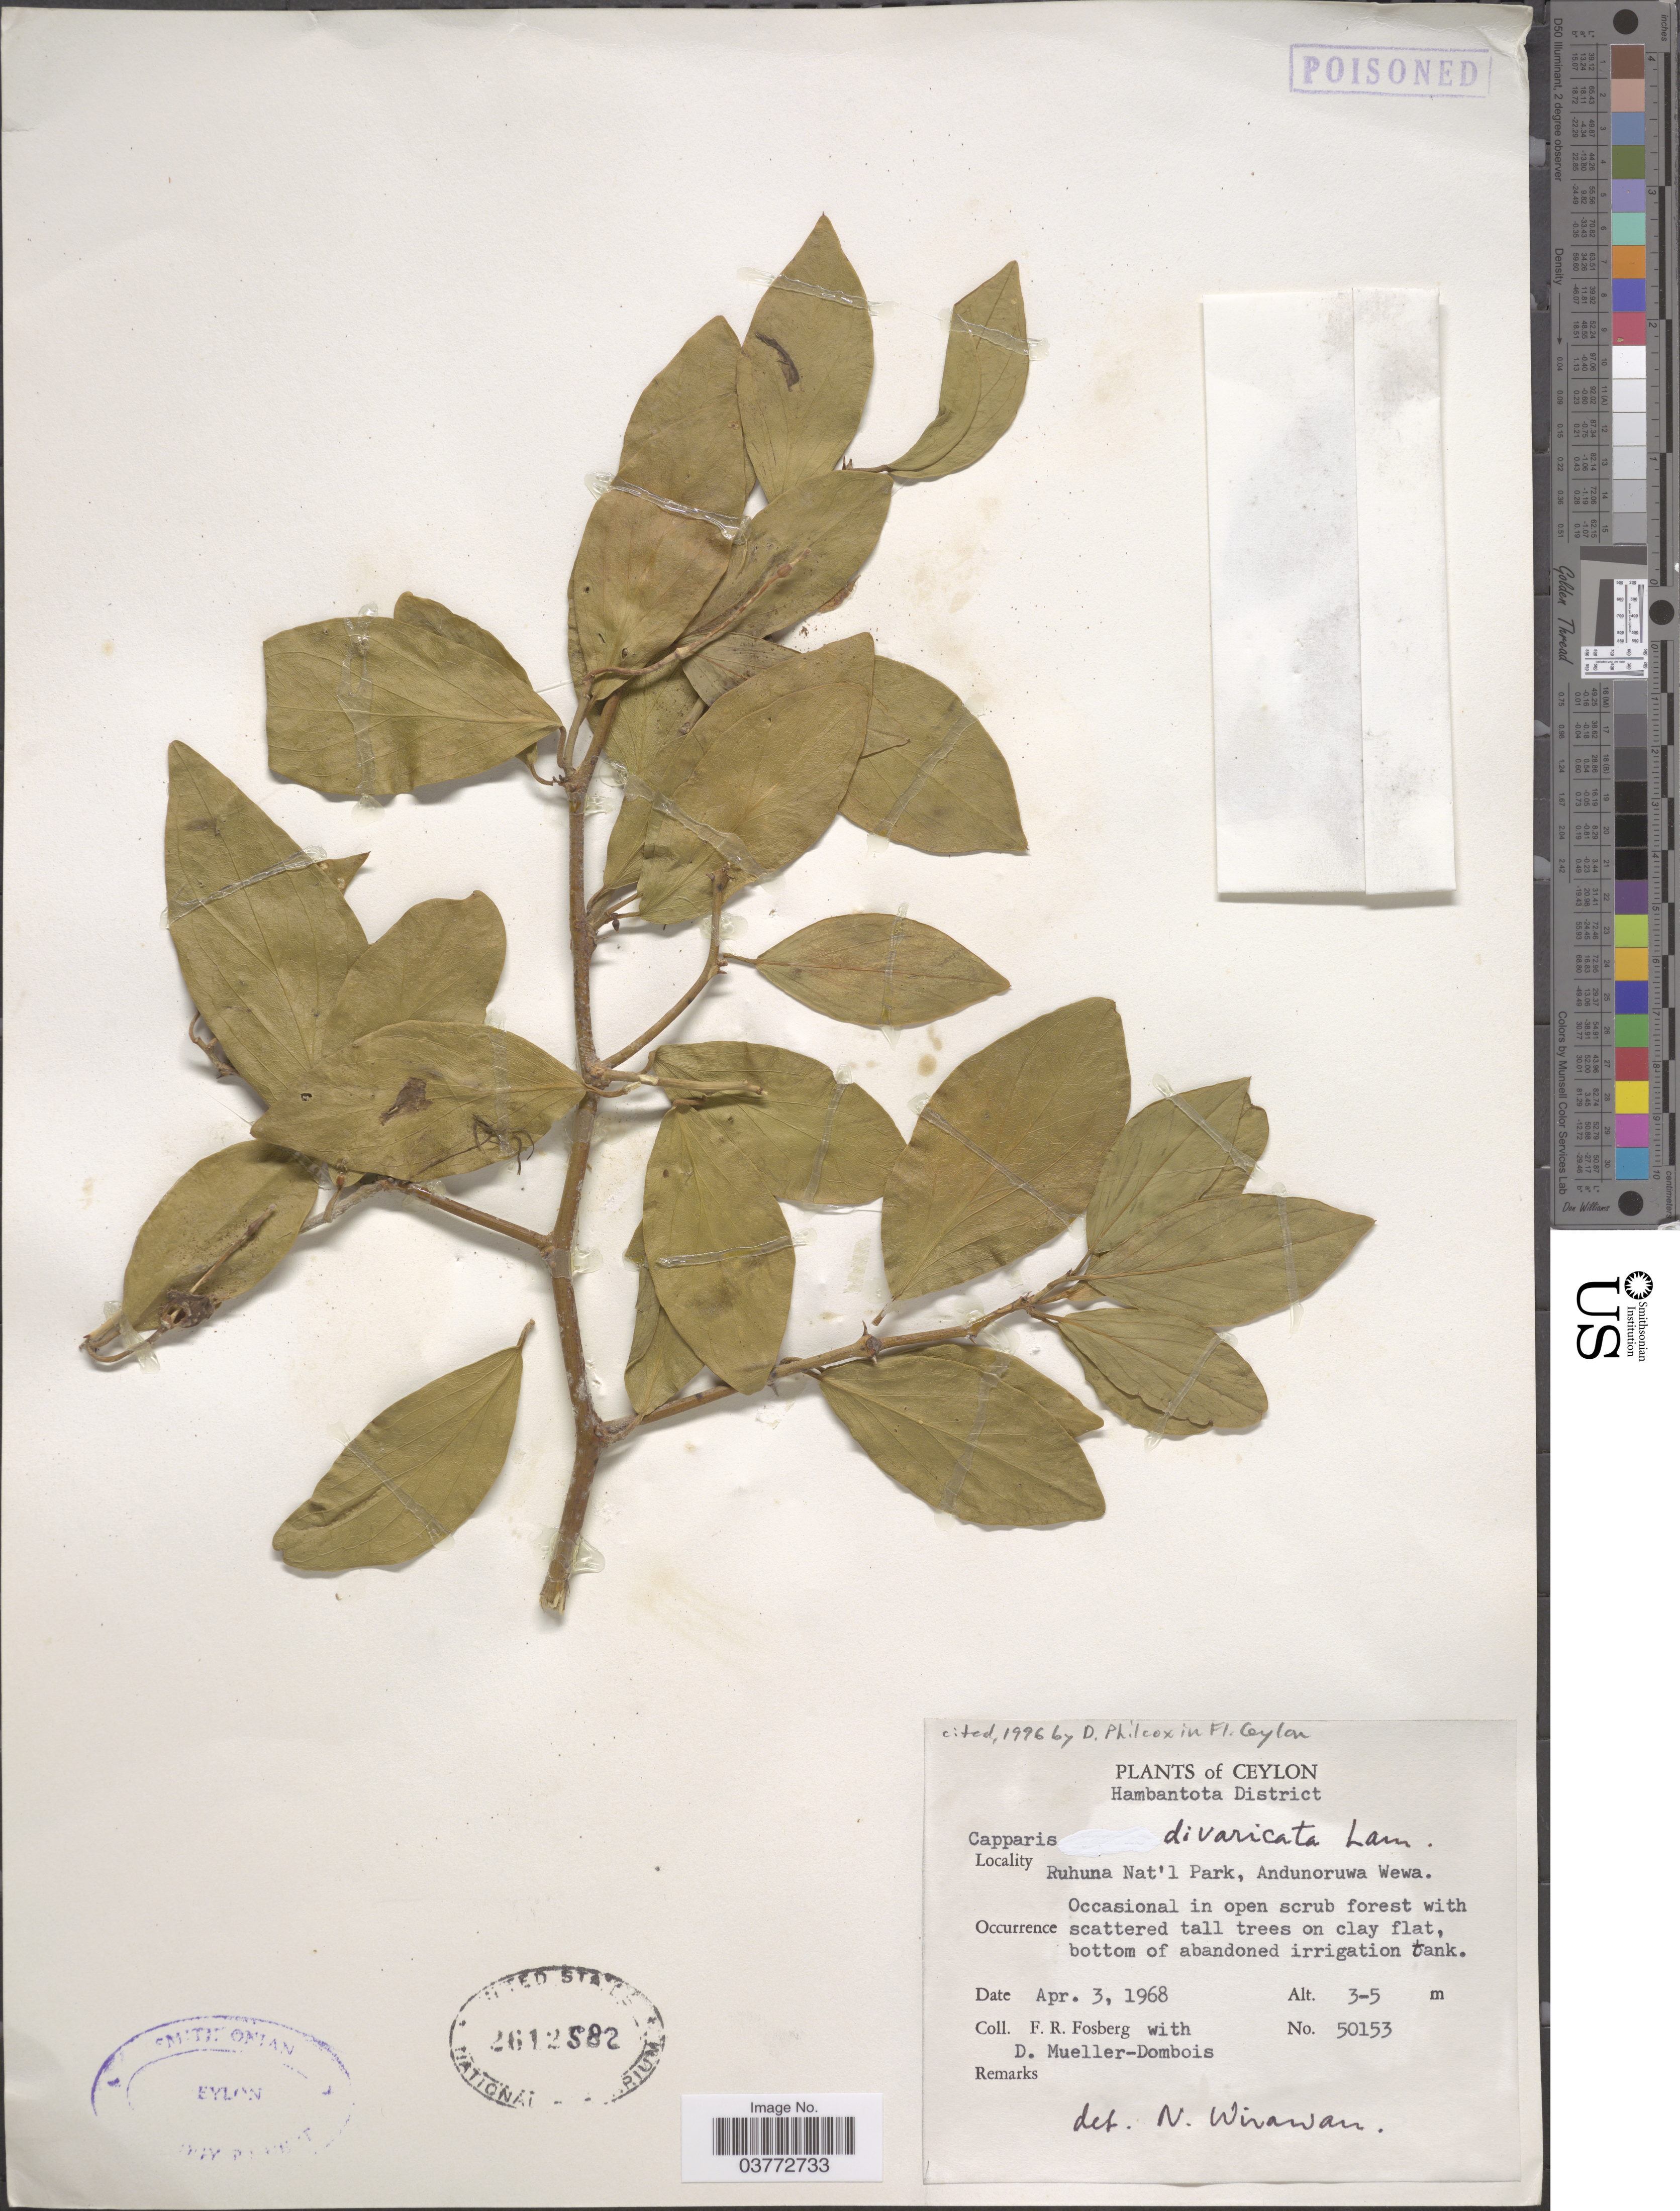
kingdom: Plantae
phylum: Tracheophyta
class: Magnoliopsida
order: Brassicales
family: Capparaceae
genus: Capparis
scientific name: Capparis divaricata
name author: Lam.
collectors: F. R. Fosberg & D. Mueller-Dombois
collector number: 50153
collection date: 1968-04-03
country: Sri Lanka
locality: Ceylon. Hambantota District. Ruhuna Nat'l Park, Andunoruwa Wewa.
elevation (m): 3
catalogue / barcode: US 2612582